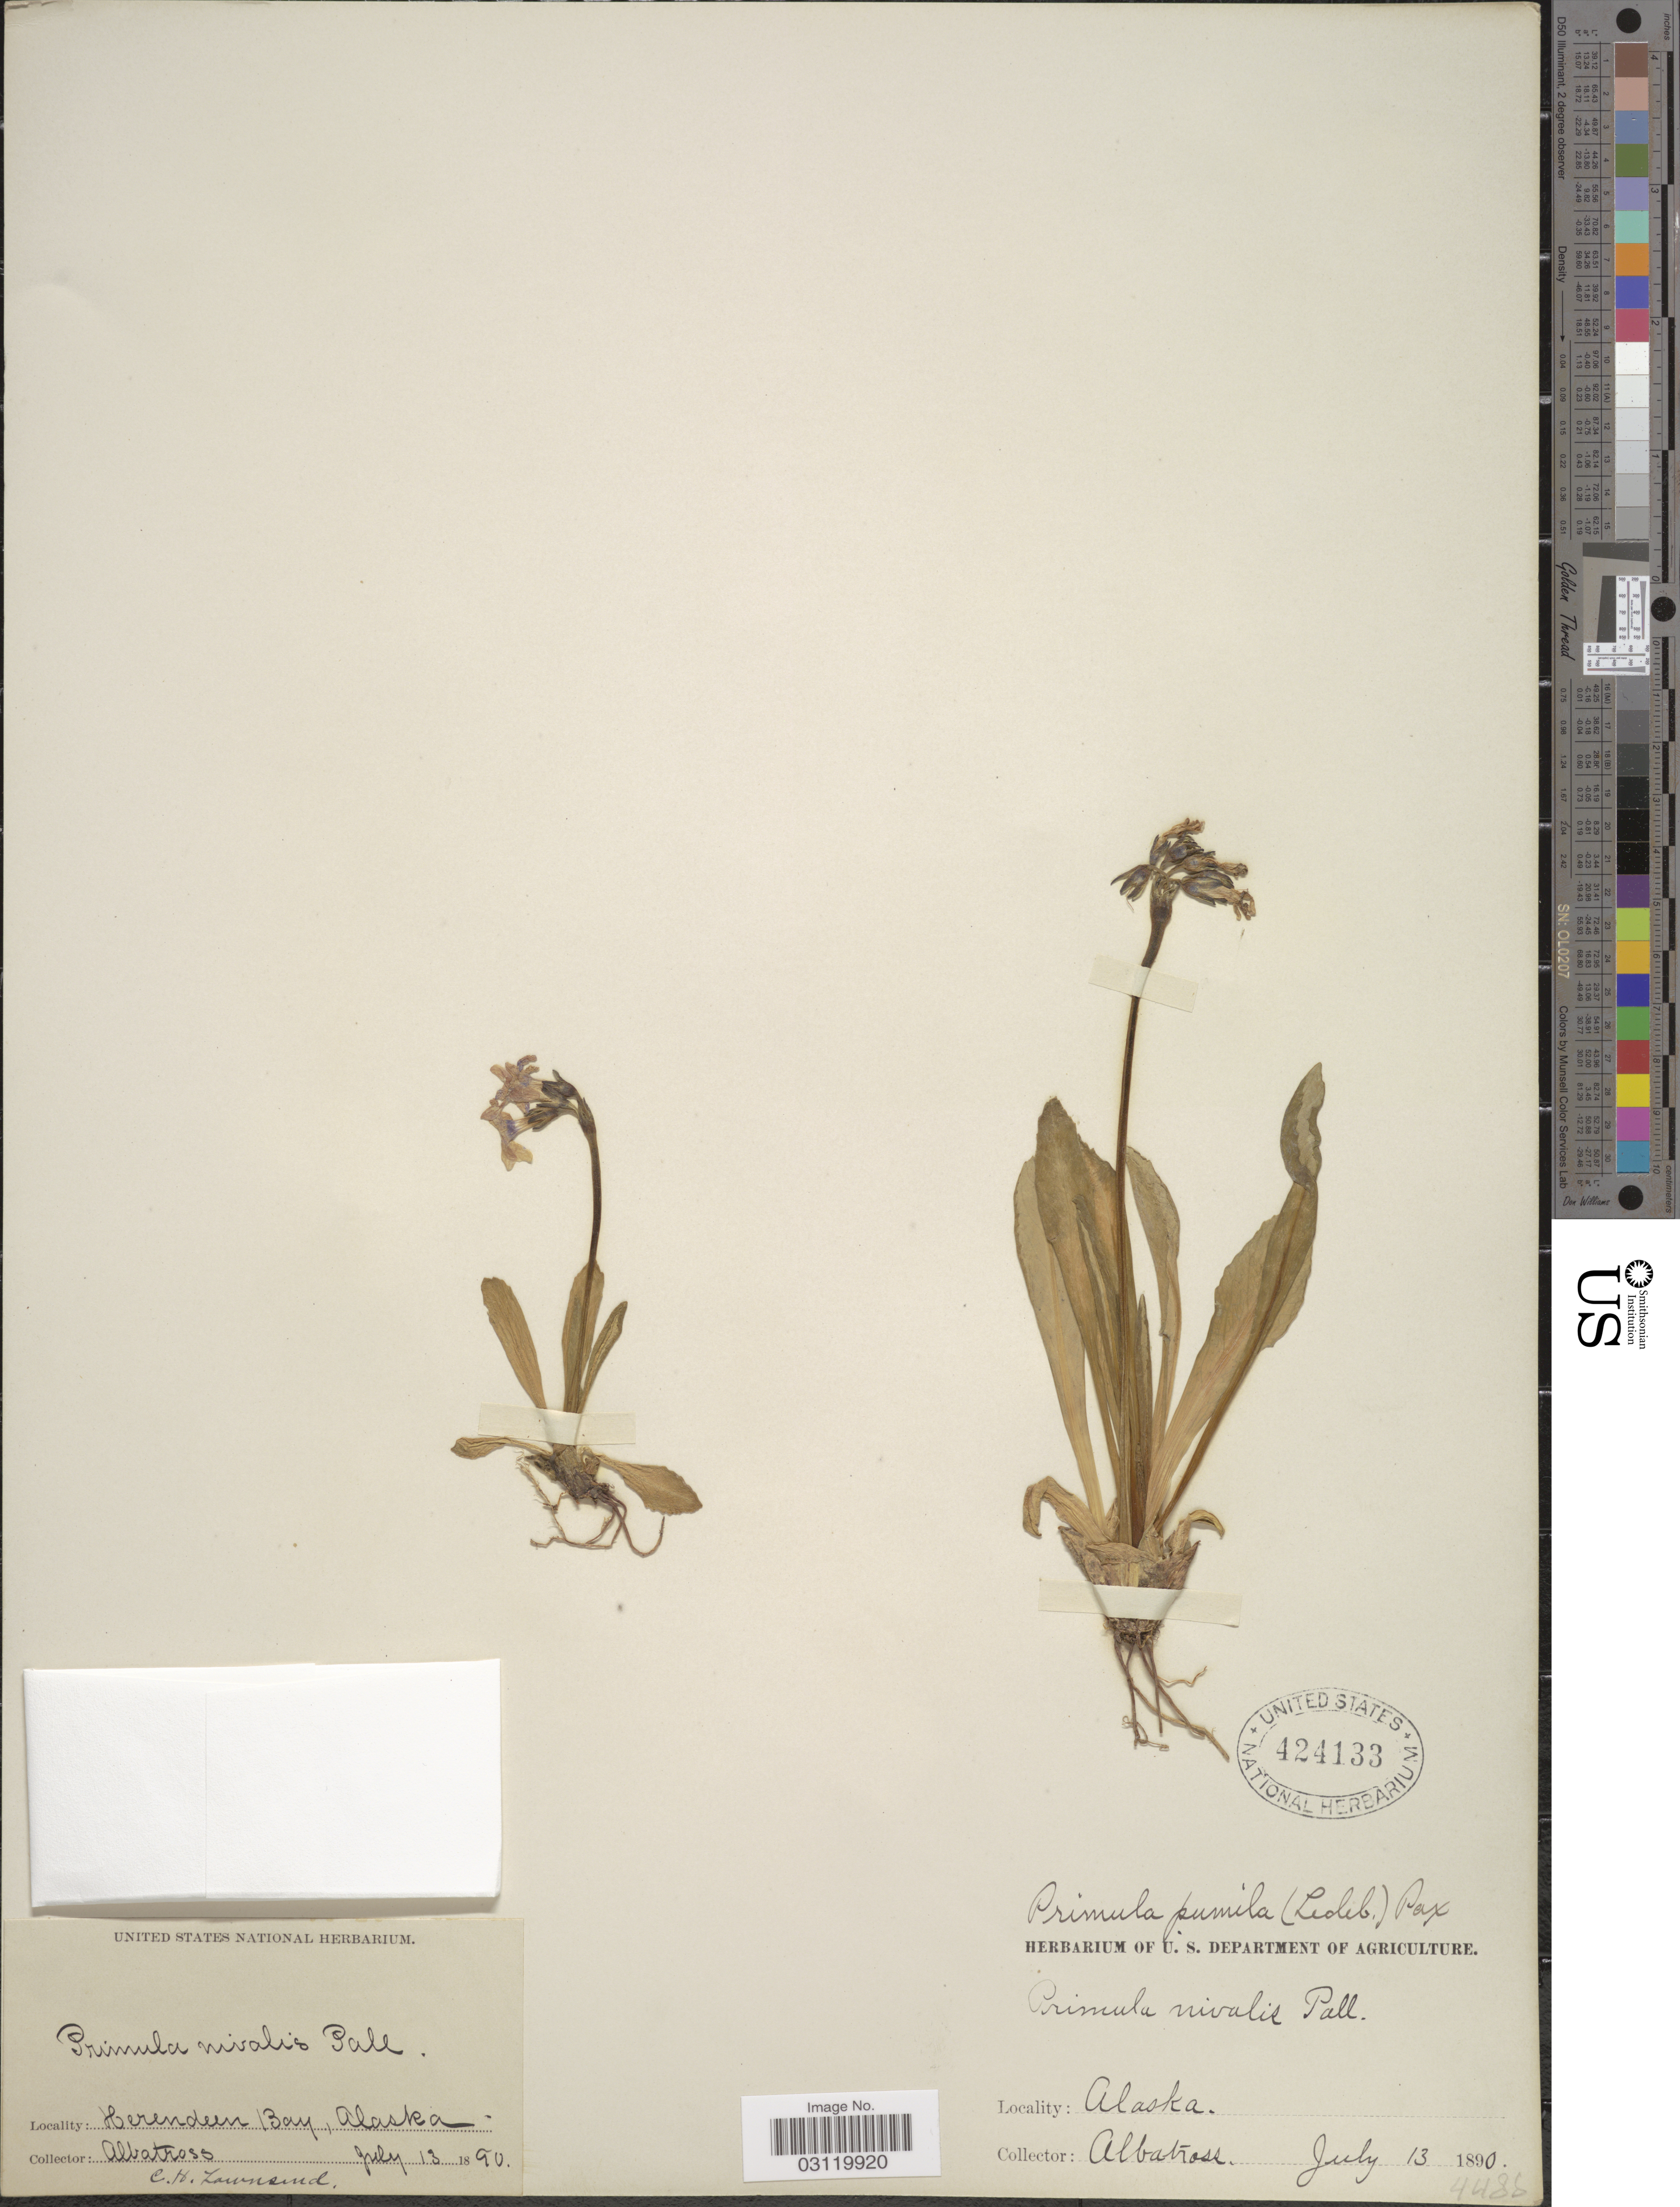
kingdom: Plantae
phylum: Tracheophyta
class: Magnoliopsida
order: Ericales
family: Primulaceae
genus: Primula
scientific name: Primula tschuktschorum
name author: Kjellm.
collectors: Albatross & C. Lawnsend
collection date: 1890-07-13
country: United States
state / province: Alaska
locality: Herendeen Bay.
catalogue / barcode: US 424133